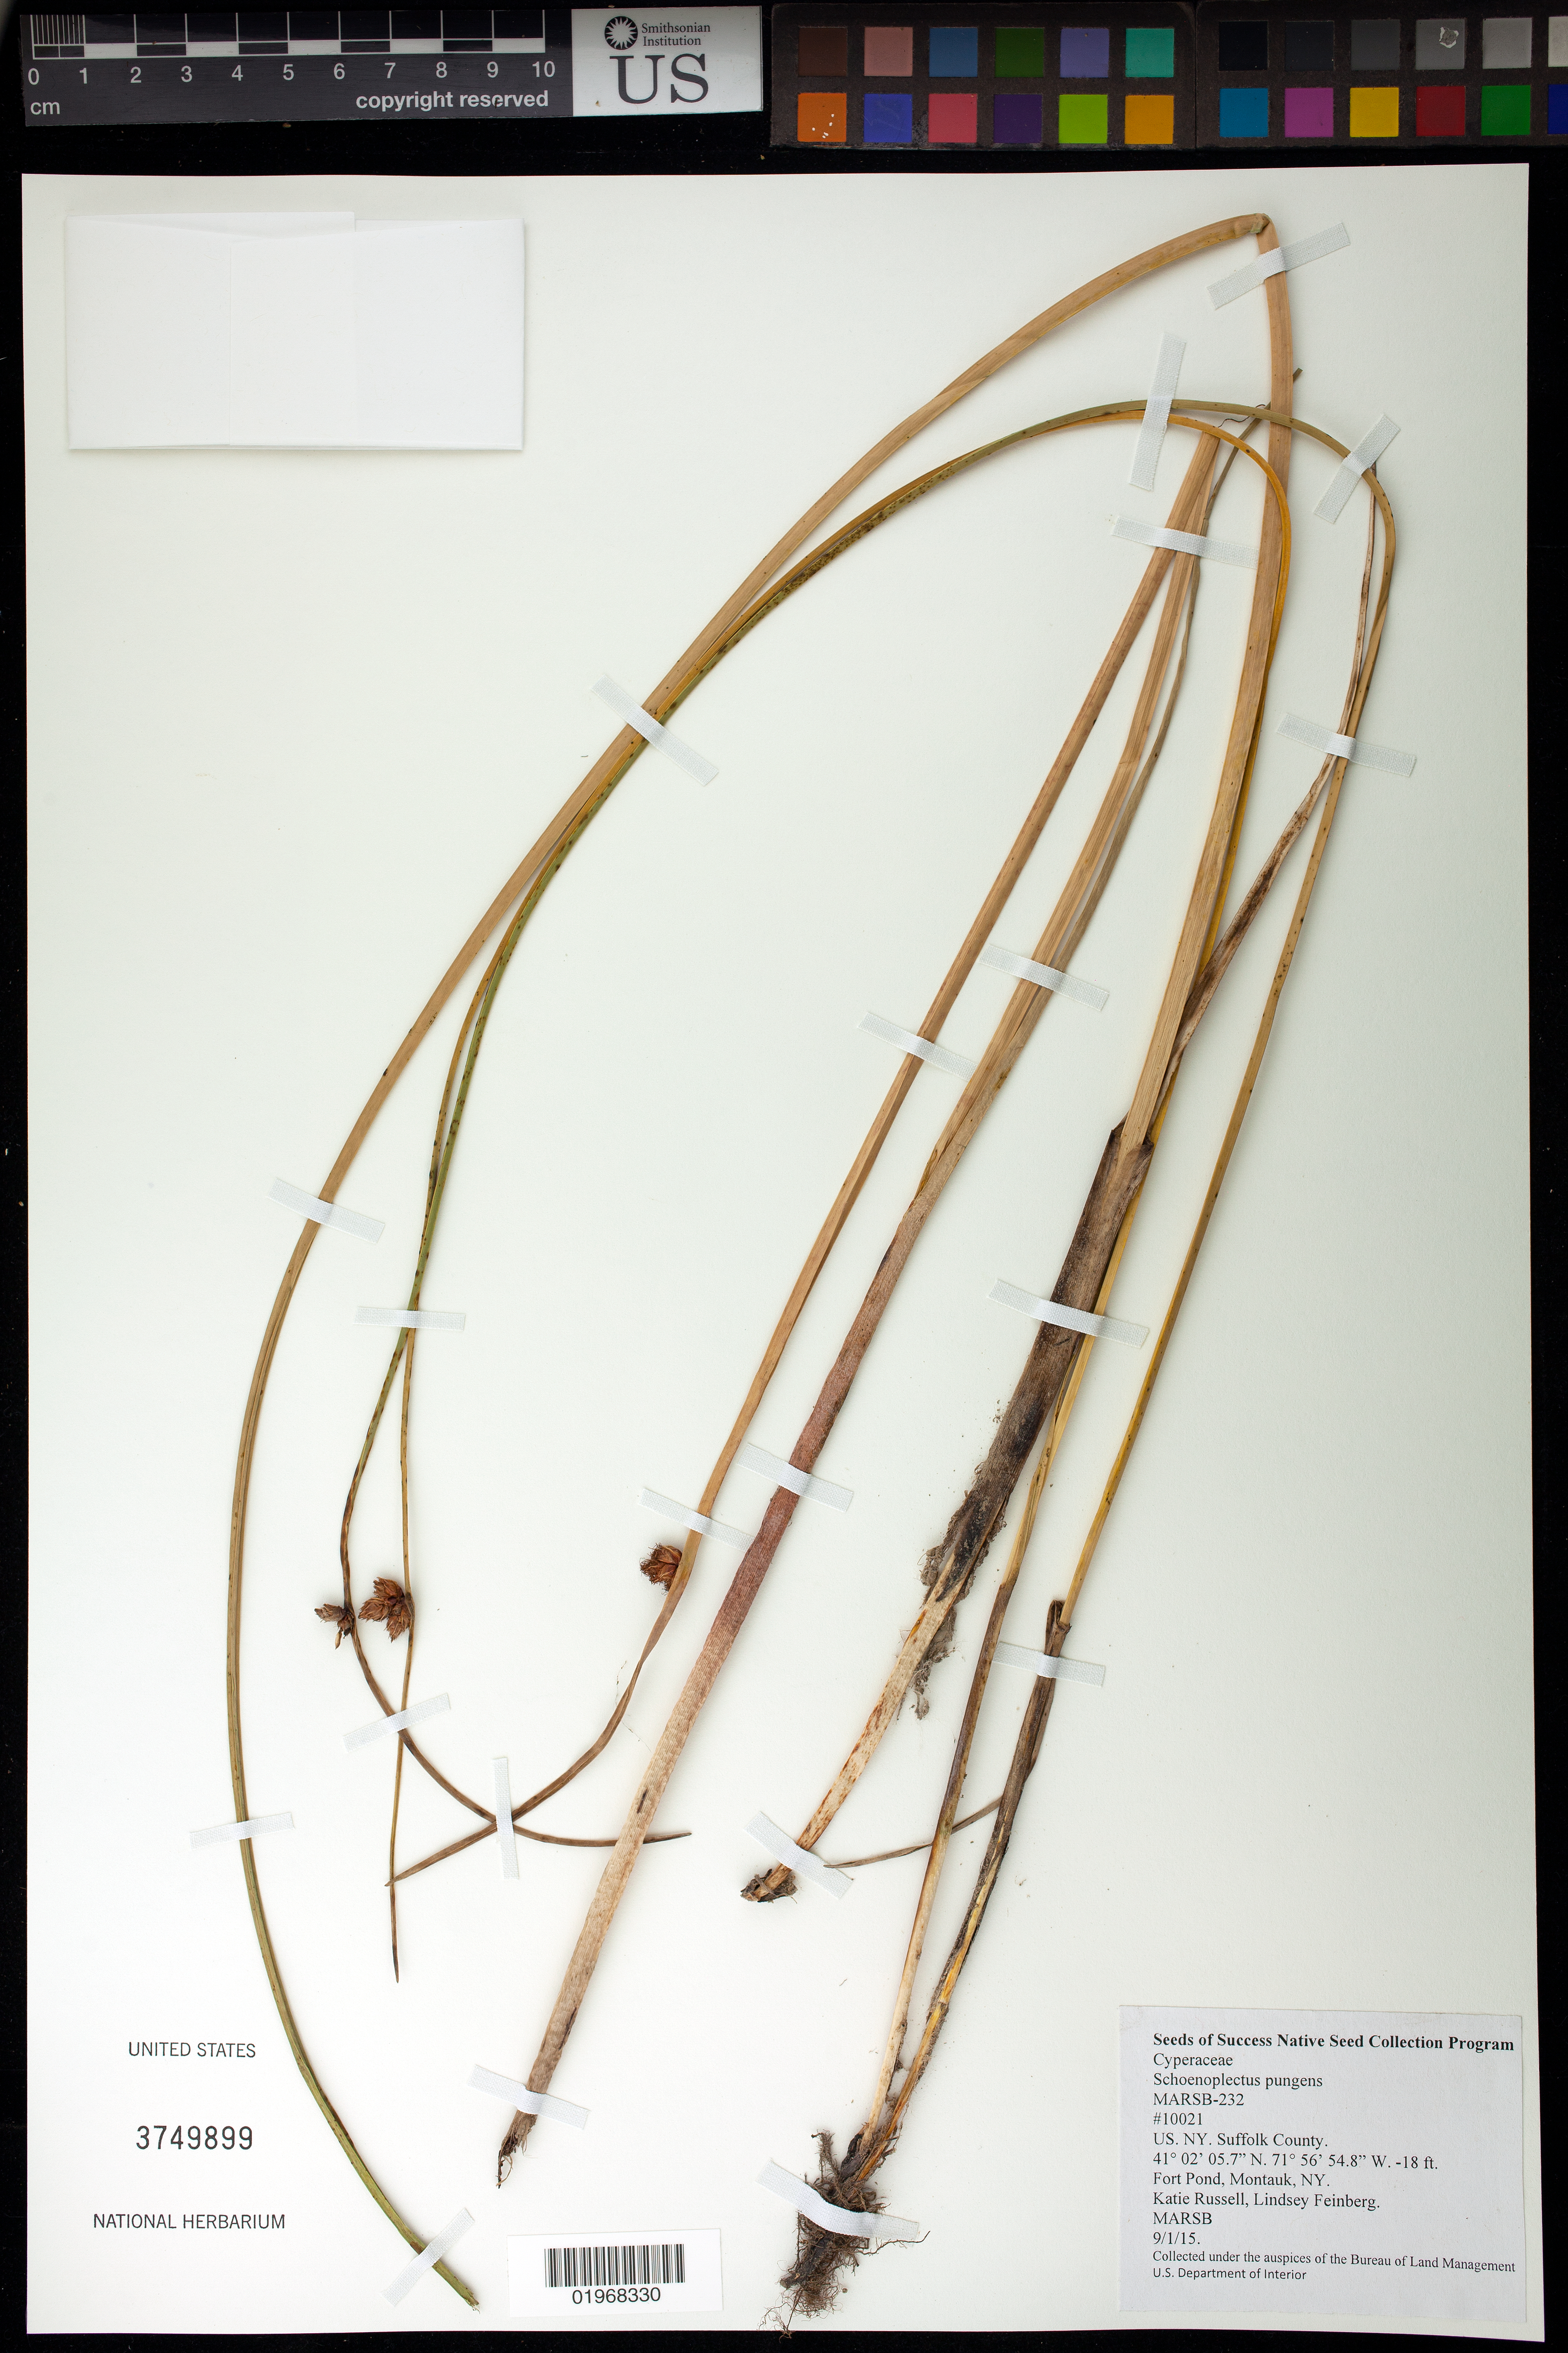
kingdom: Plantae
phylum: Tracheophyta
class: Liliopsida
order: Poales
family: Cyperaceae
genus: Schoenoplectus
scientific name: Schoenoplectus pungens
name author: (Vahl) Palla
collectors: K. Russell & L. Feinberg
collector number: MARSB-232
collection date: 2015-09-01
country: United States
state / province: New York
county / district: Suffolk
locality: Fort Pond, Montauk, Pond edges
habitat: Atlantic & Gulf coastal plain freshwater tidal marsh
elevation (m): -5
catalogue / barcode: US 3749899